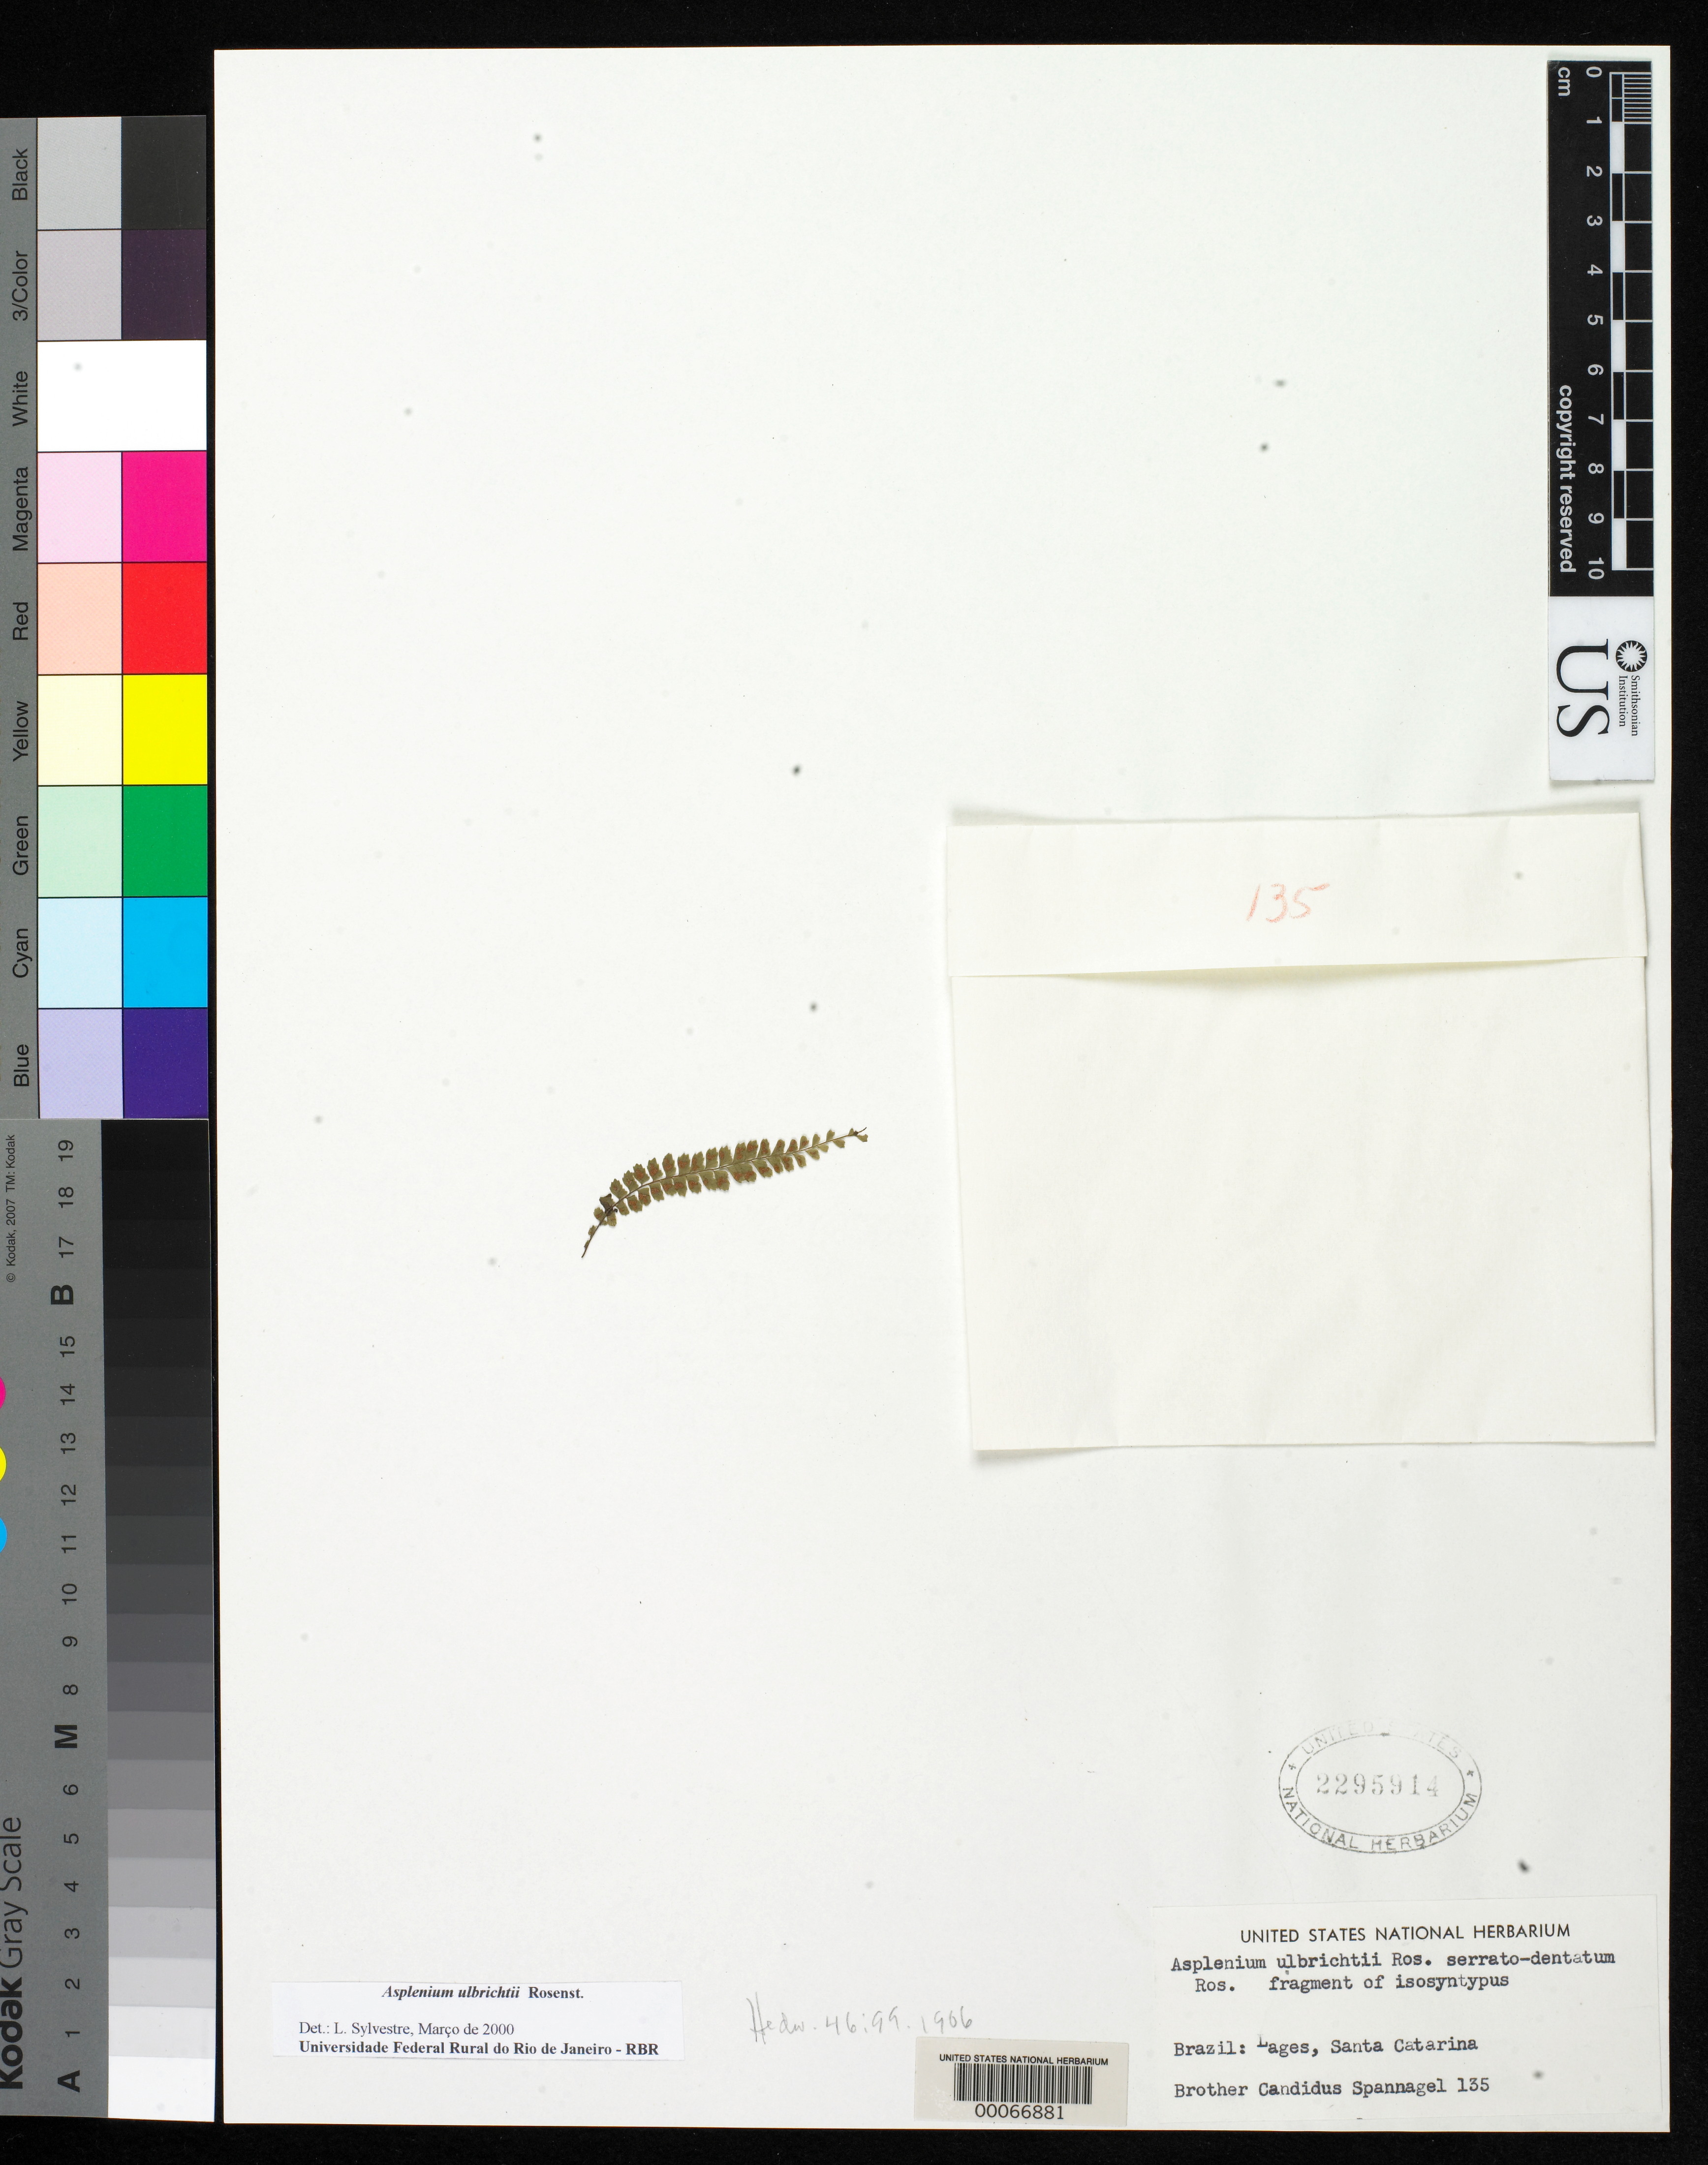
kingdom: Plantae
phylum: Tracheophyta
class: Polypodiopsida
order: Polypodiales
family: Aspleniaceae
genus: Asplenium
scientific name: Asplenium ulbrichtii var. serrato-dentatum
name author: Rosenst.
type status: Isosyntype Fragment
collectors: C. Spannagel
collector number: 135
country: Brazil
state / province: Santa Catarina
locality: Dages.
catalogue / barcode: US 2295914